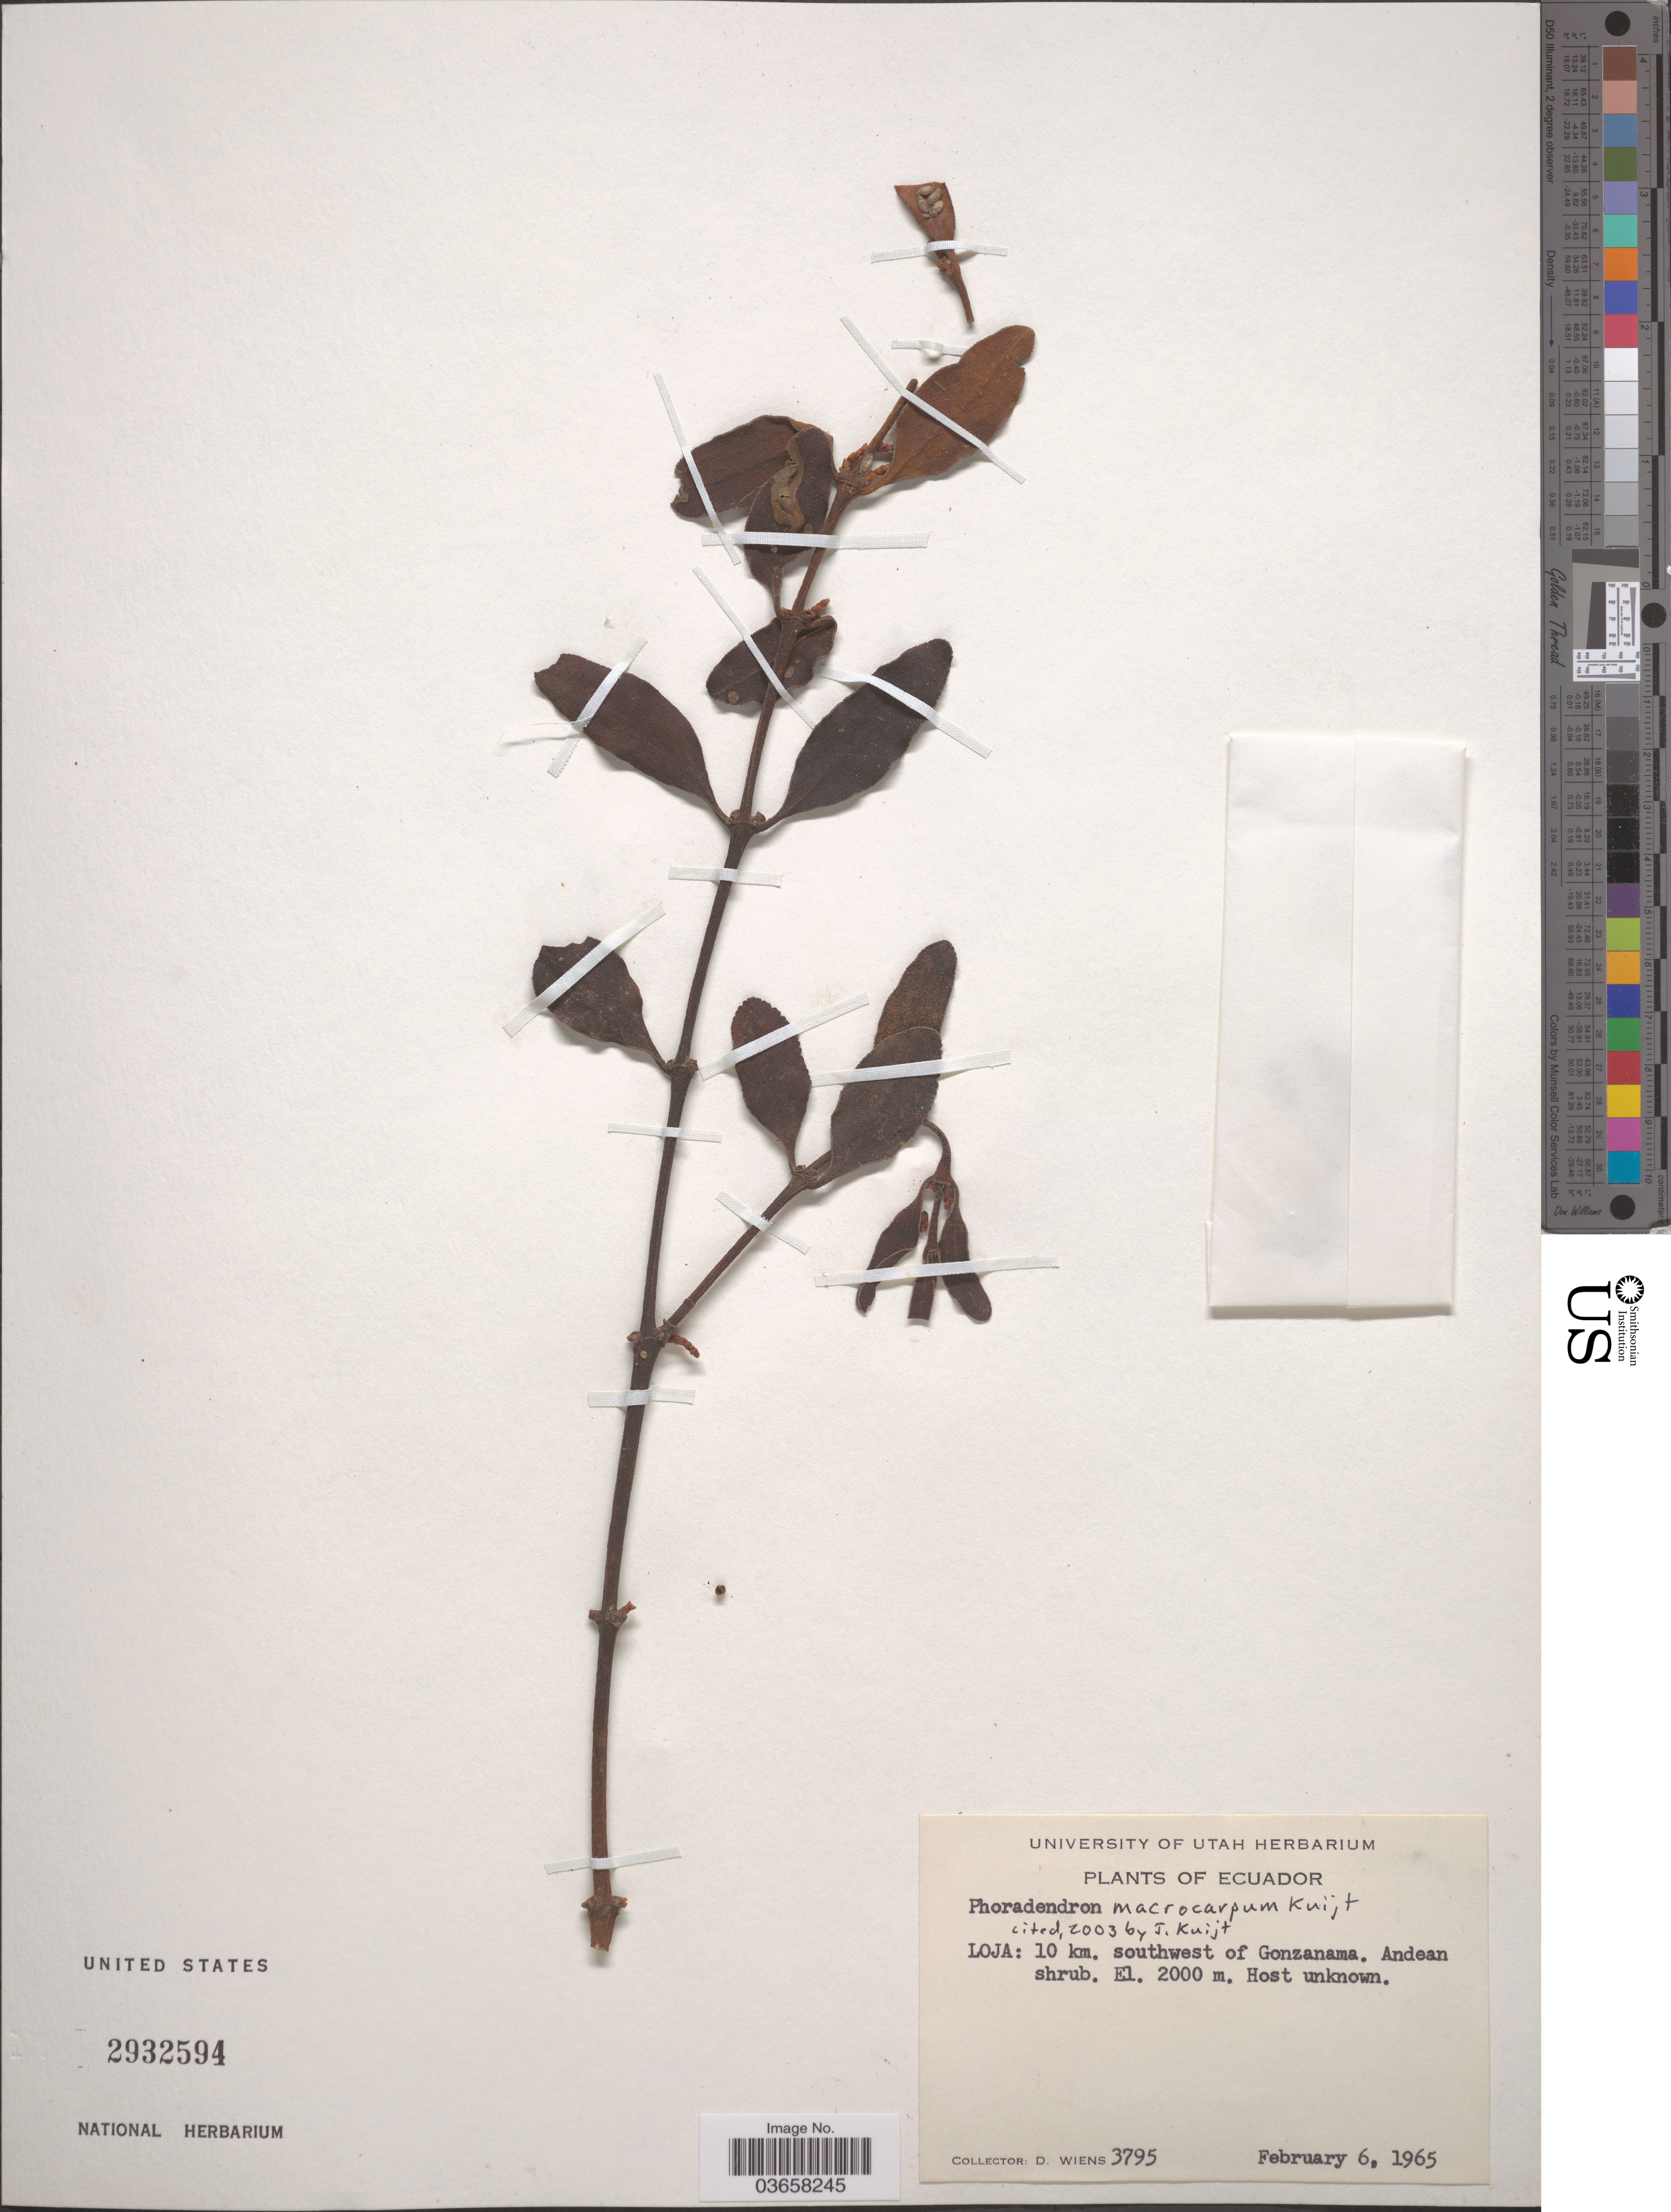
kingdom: Plantae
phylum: Tracheophyta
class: Magnoliopsida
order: Santalales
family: Viscaceae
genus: Phoradendron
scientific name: Phoradendron macrocarpum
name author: Kuijt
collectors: D. Wiens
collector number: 3795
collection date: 1965-02-06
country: Ecuador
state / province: Loja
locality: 10 km. southwest of Gonzanama.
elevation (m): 2000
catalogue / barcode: US 2932594